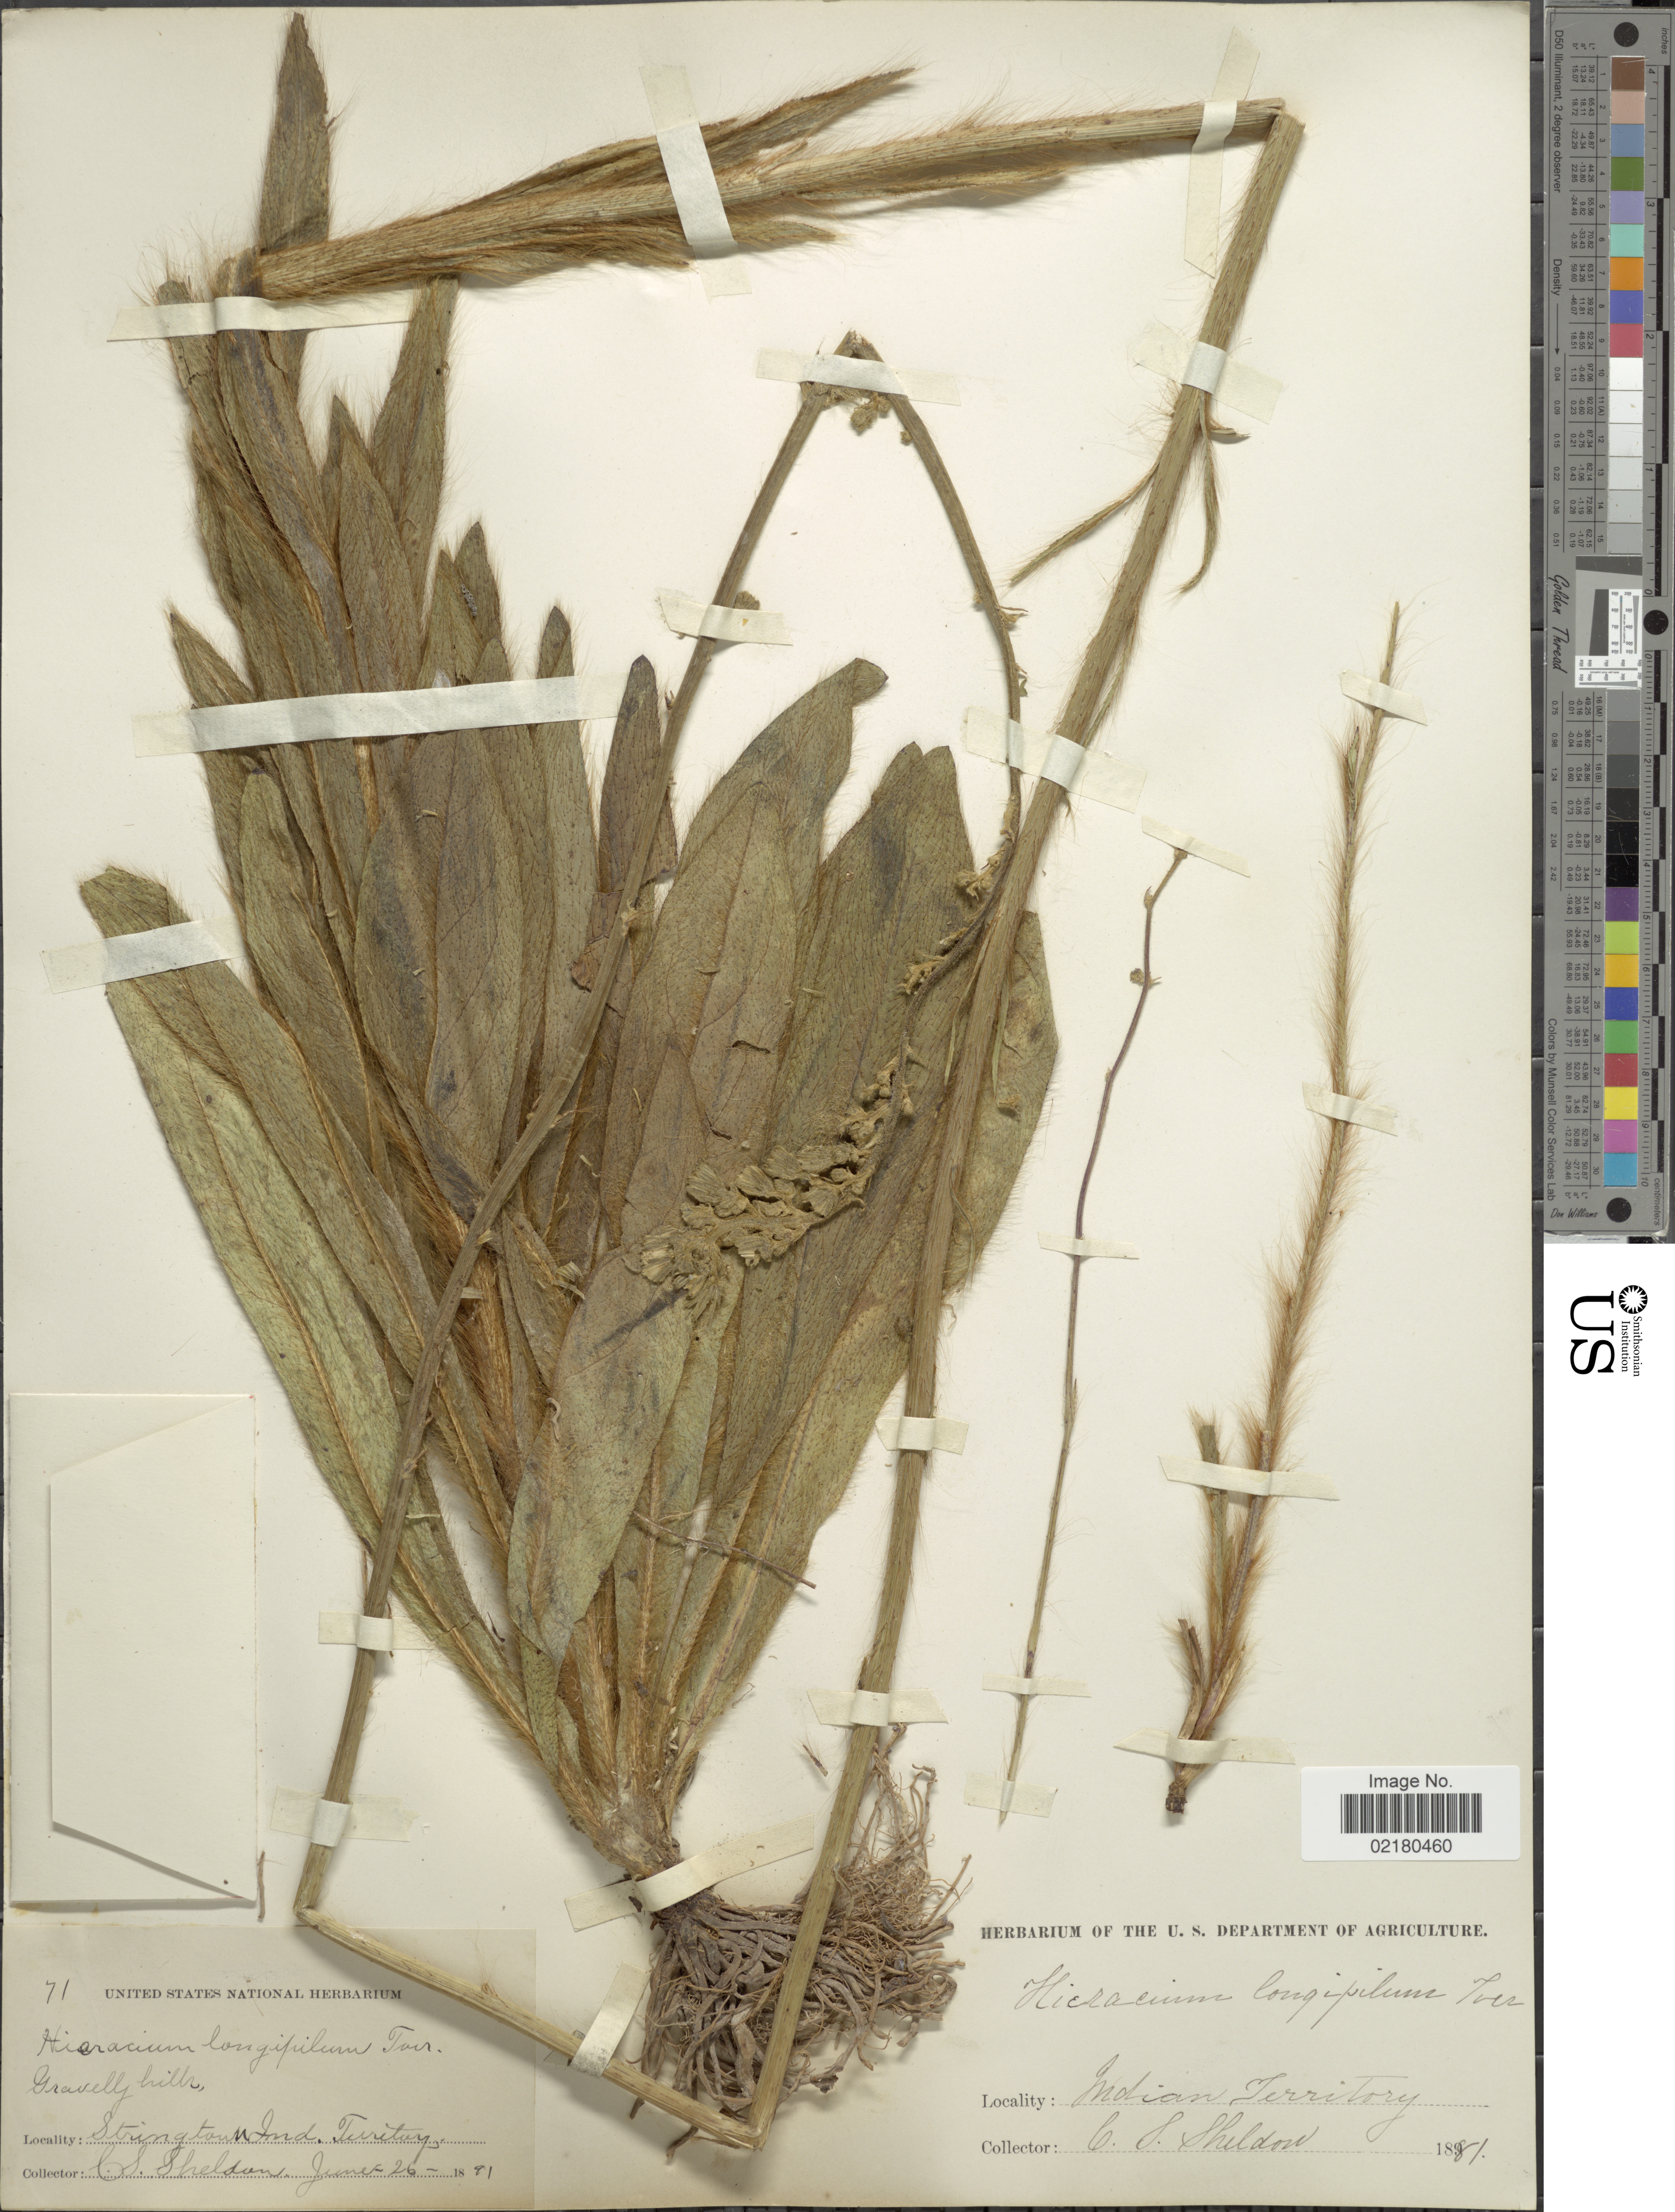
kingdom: Plantae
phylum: Tracheophyta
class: Magnoliopsida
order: Asterales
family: Asteraceae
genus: Hieracium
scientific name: Hieracium longipilum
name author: Torr. ex Hook.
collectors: C. S. Sheldon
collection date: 1891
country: United States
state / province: Oklahoma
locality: Stringtown Ind territory